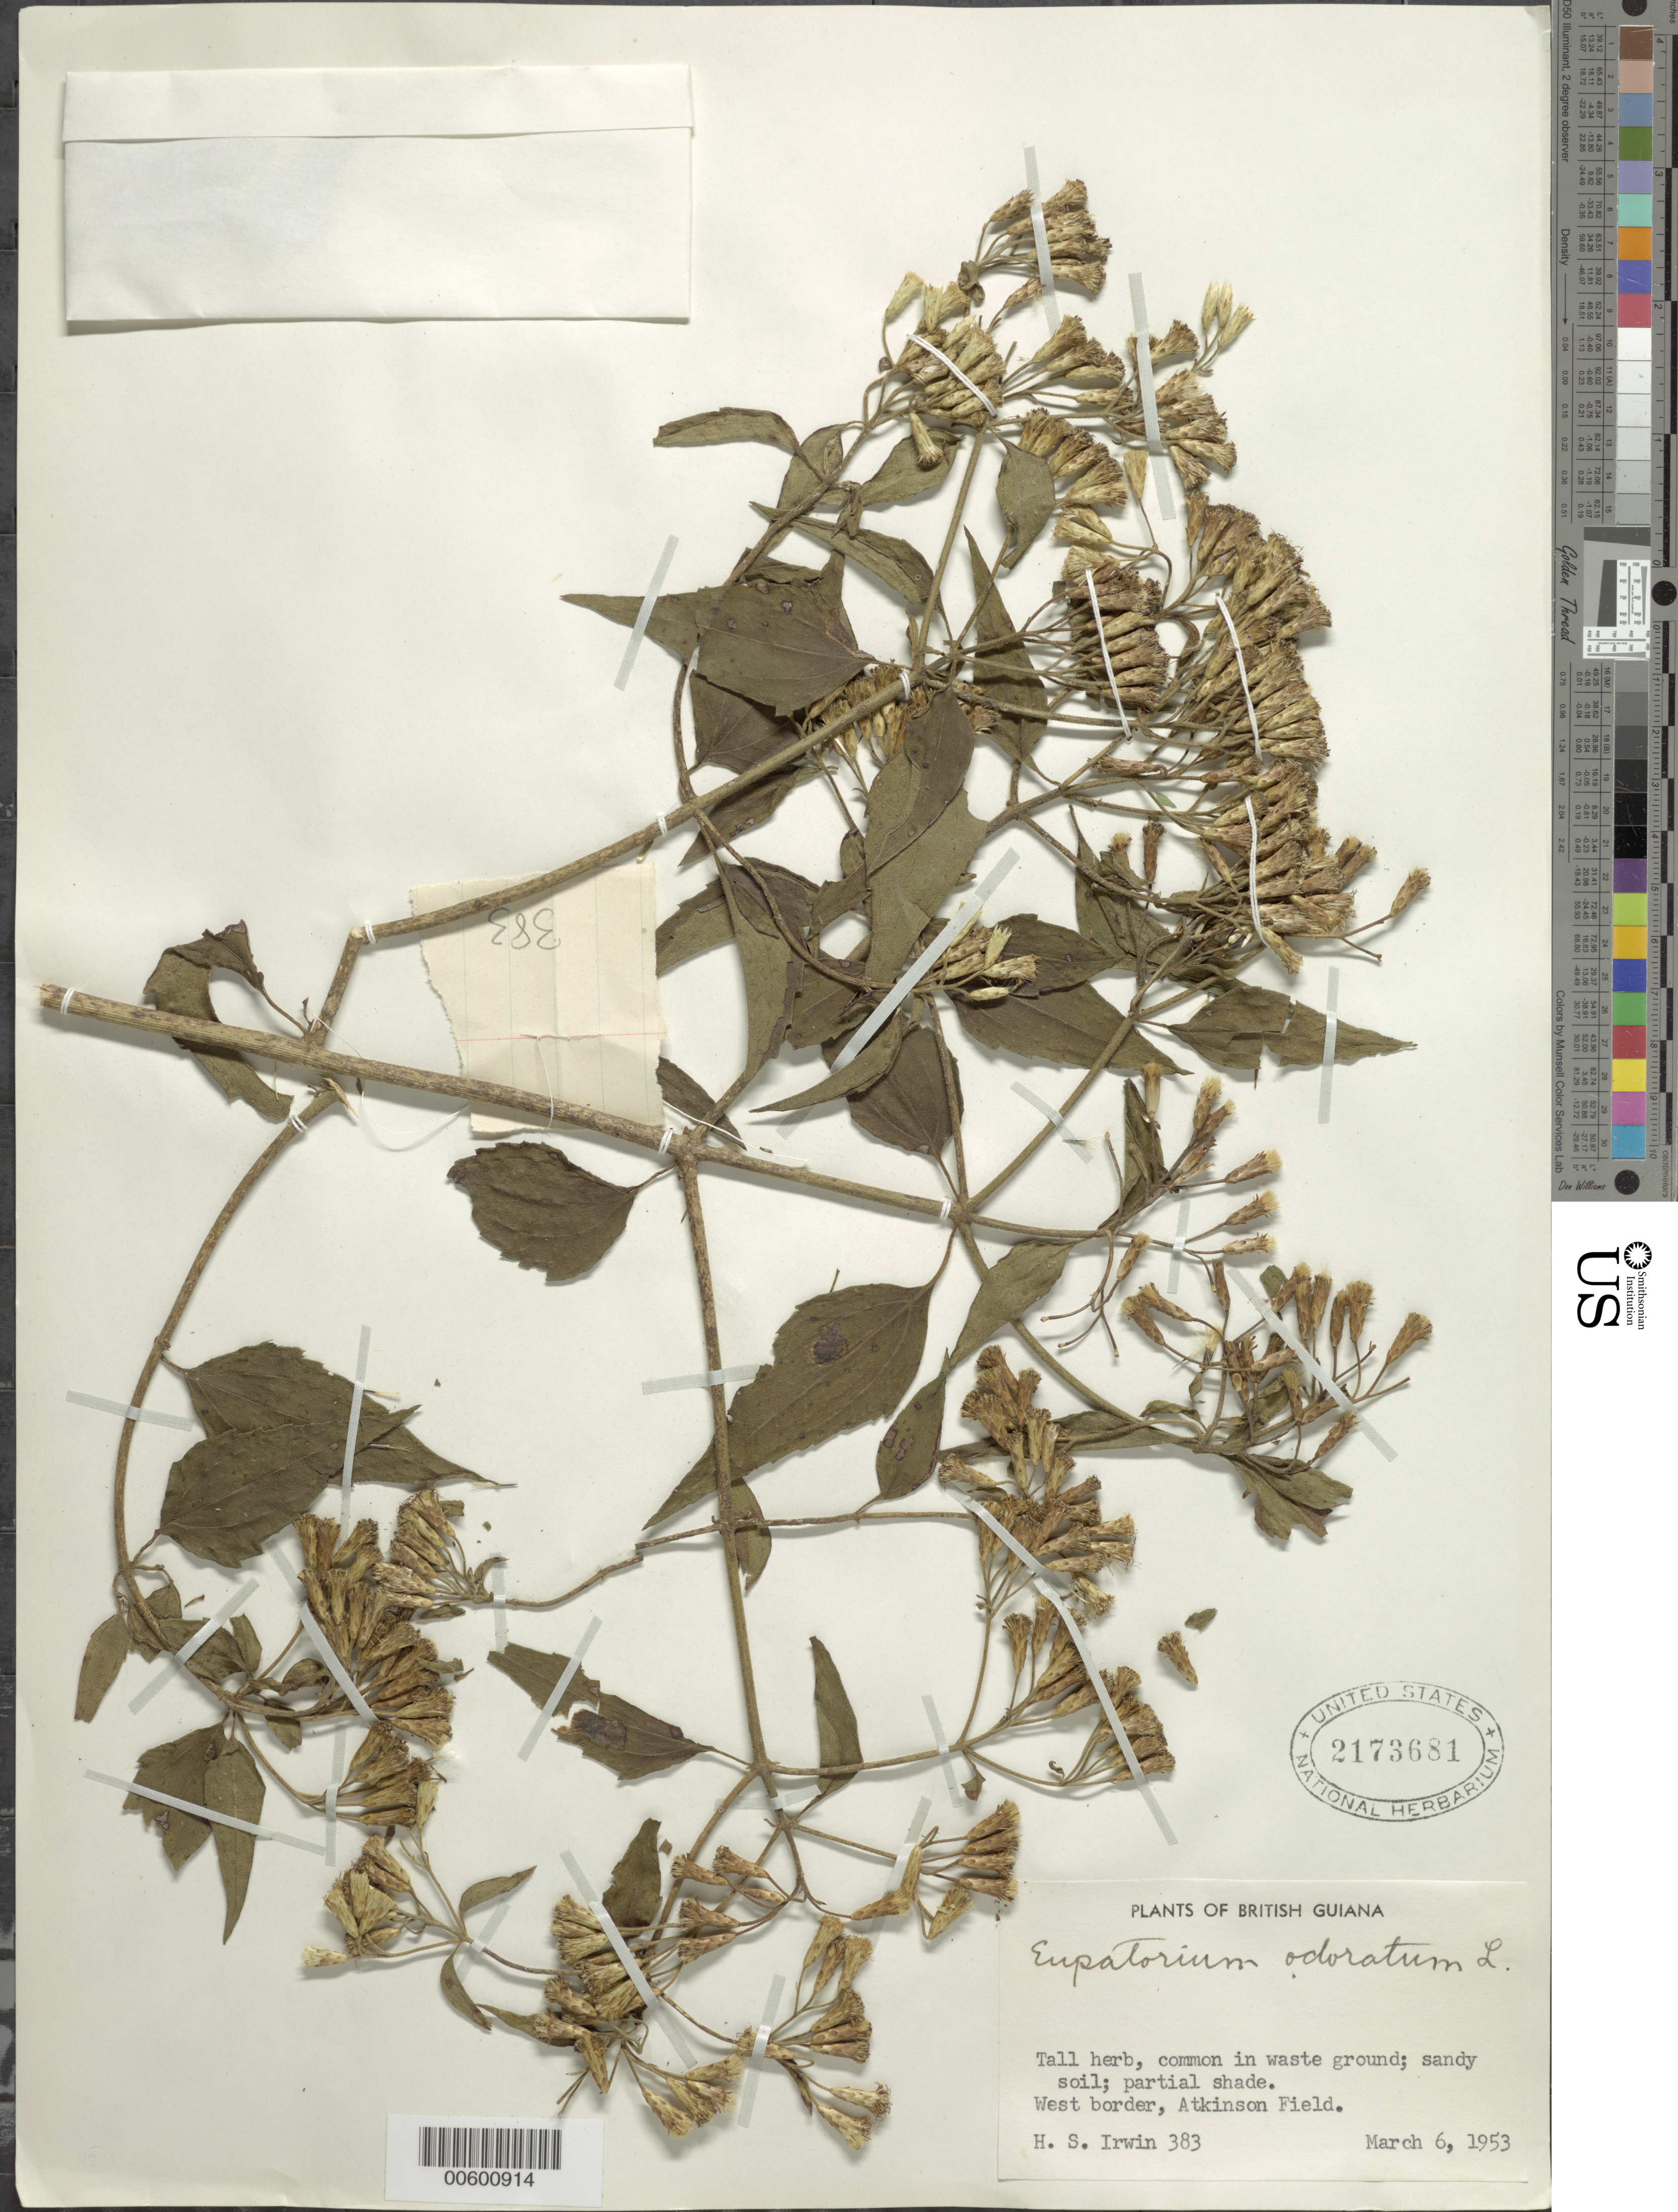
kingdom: Plantae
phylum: Tracheophyta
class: Magnoliopsida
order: Asterales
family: Asteraceae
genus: Chromolaena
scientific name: Chromolaena odorata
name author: (L.) R.M. King & H. Rob.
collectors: H. Irwin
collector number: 383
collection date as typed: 6-Mar-53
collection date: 1953-03-06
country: Guyana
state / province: Demerara-Mahaica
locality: Atkinson Field, W border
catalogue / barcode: US 2173681